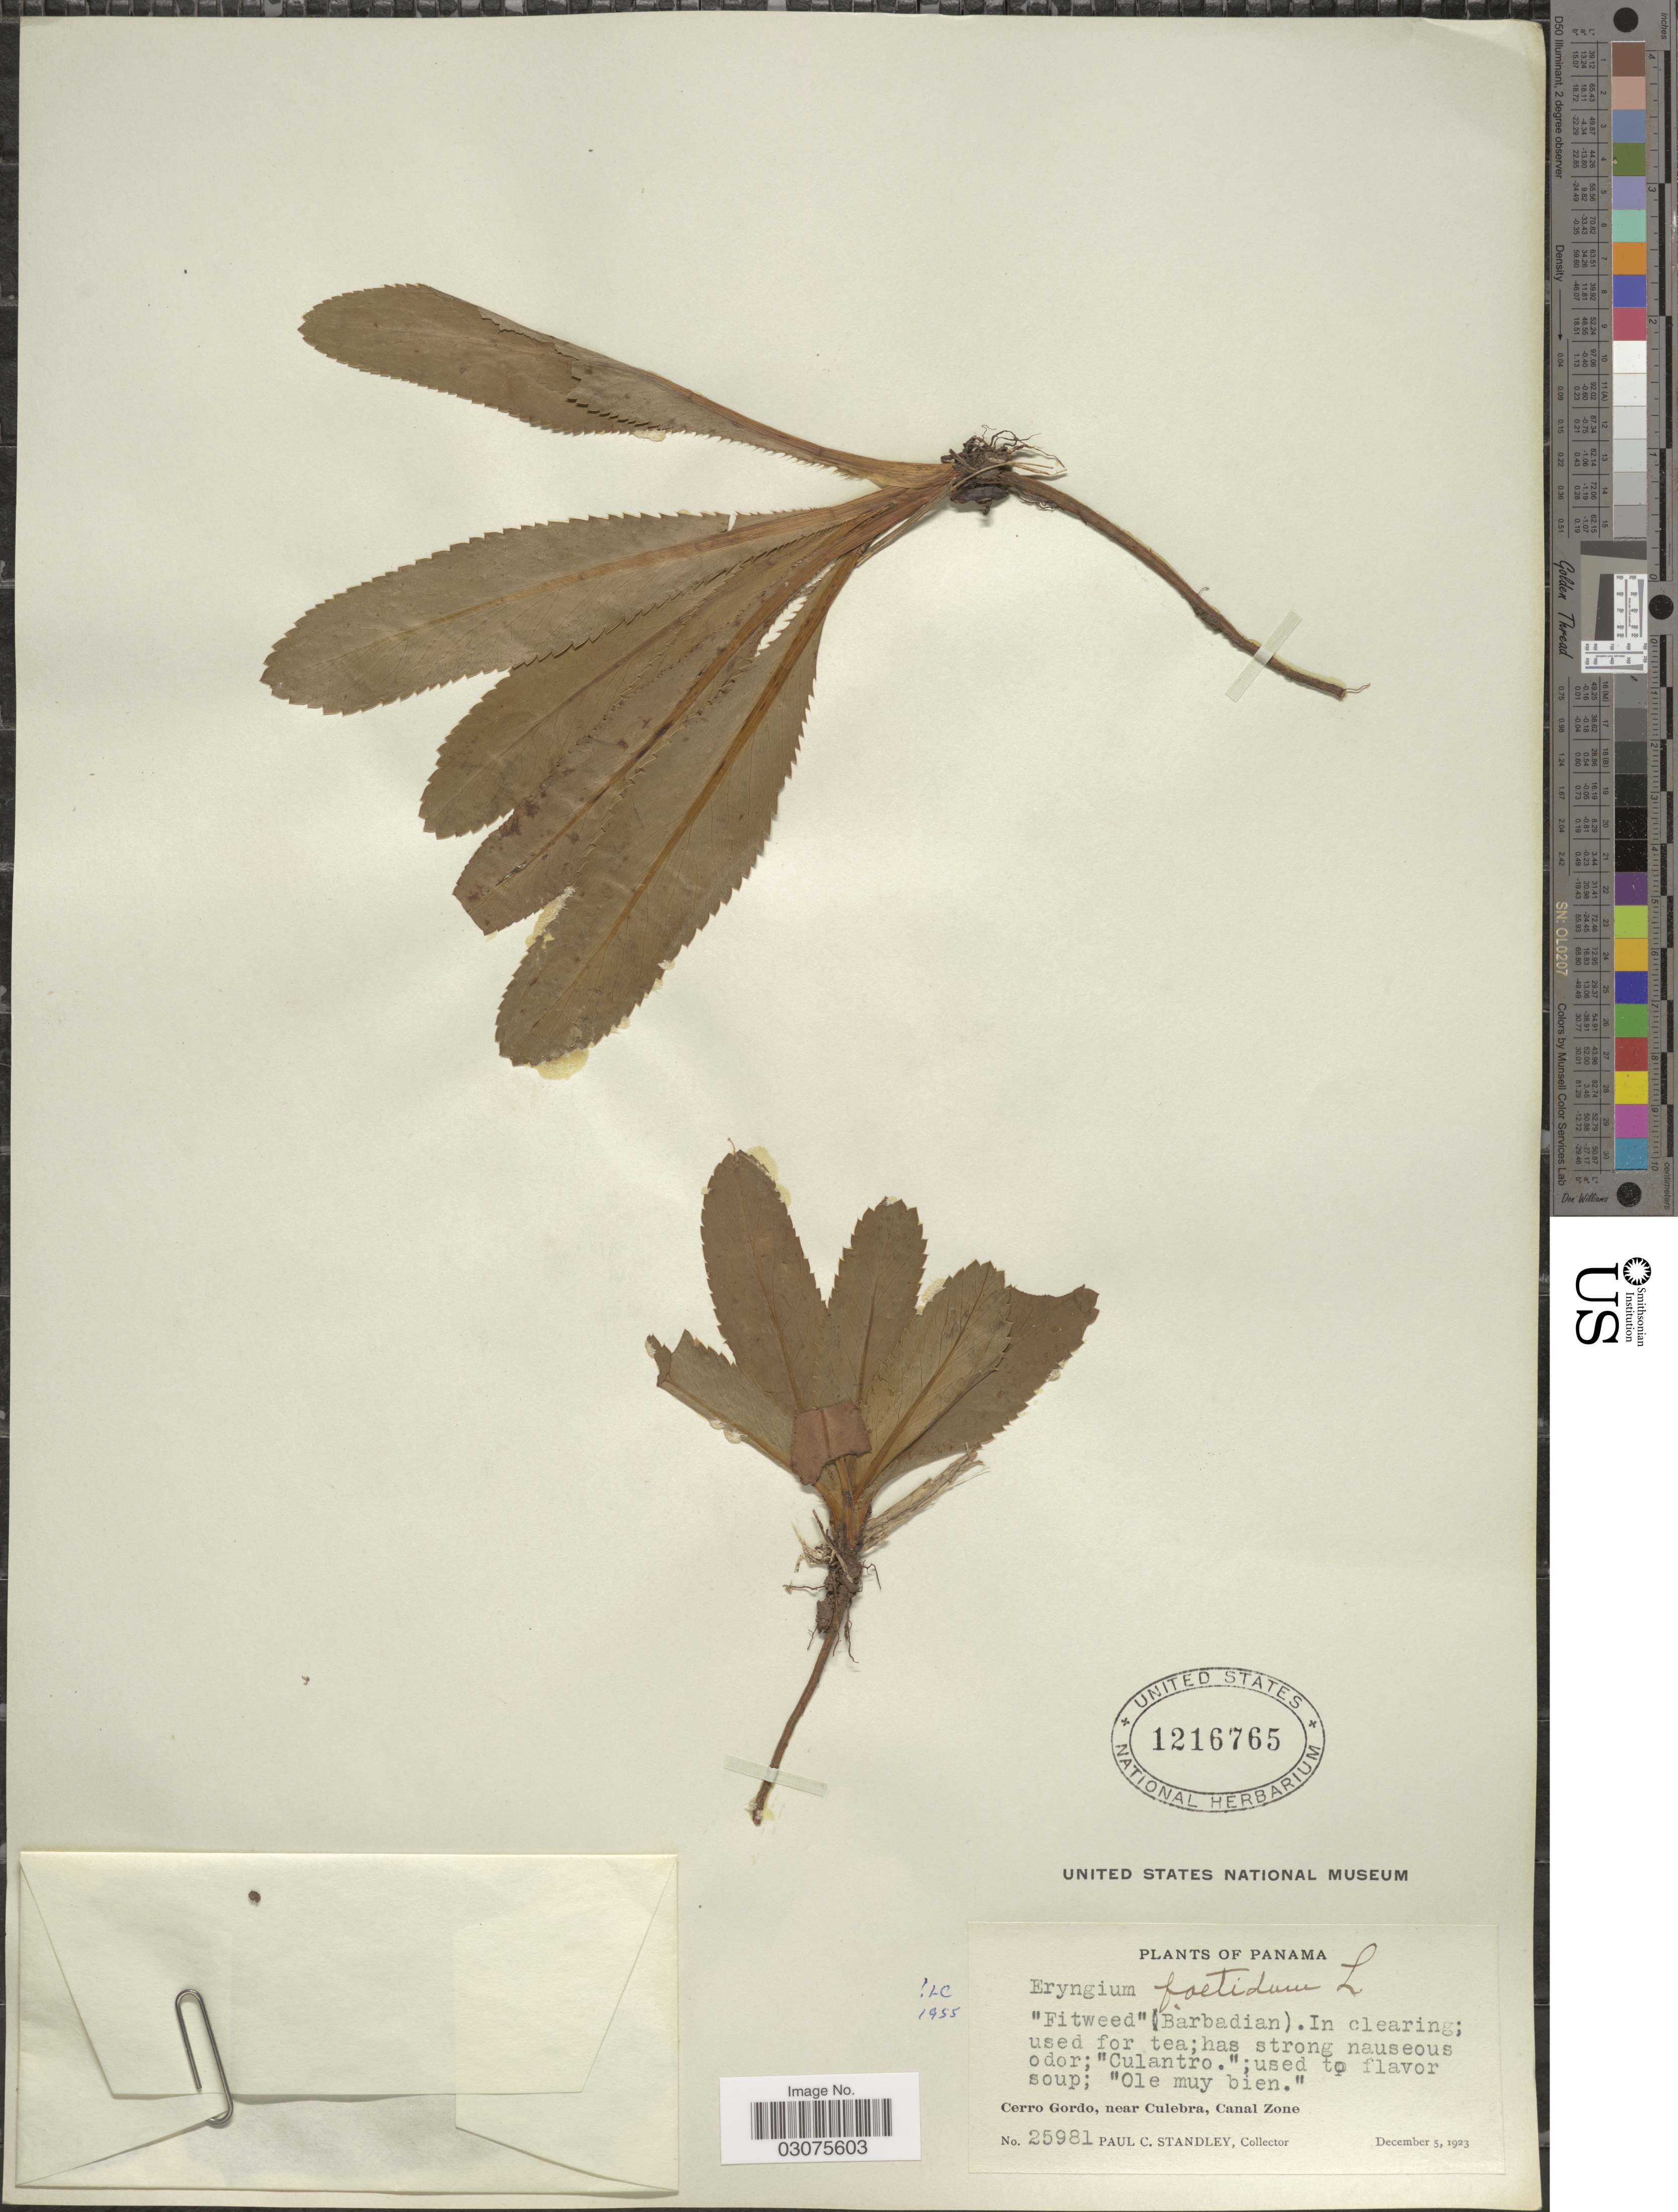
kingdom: Plantae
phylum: Tracheophyta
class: Magnoliopsida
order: Apiales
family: Apiaceae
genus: Eryngium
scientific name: Eryngium foetidum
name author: L.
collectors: P. C. Standley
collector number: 25981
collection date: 1923-12-05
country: Panama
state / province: Colón / Panamá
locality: Cerro Gordo, near Culebra, Canal Zone.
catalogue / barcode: US 1216765